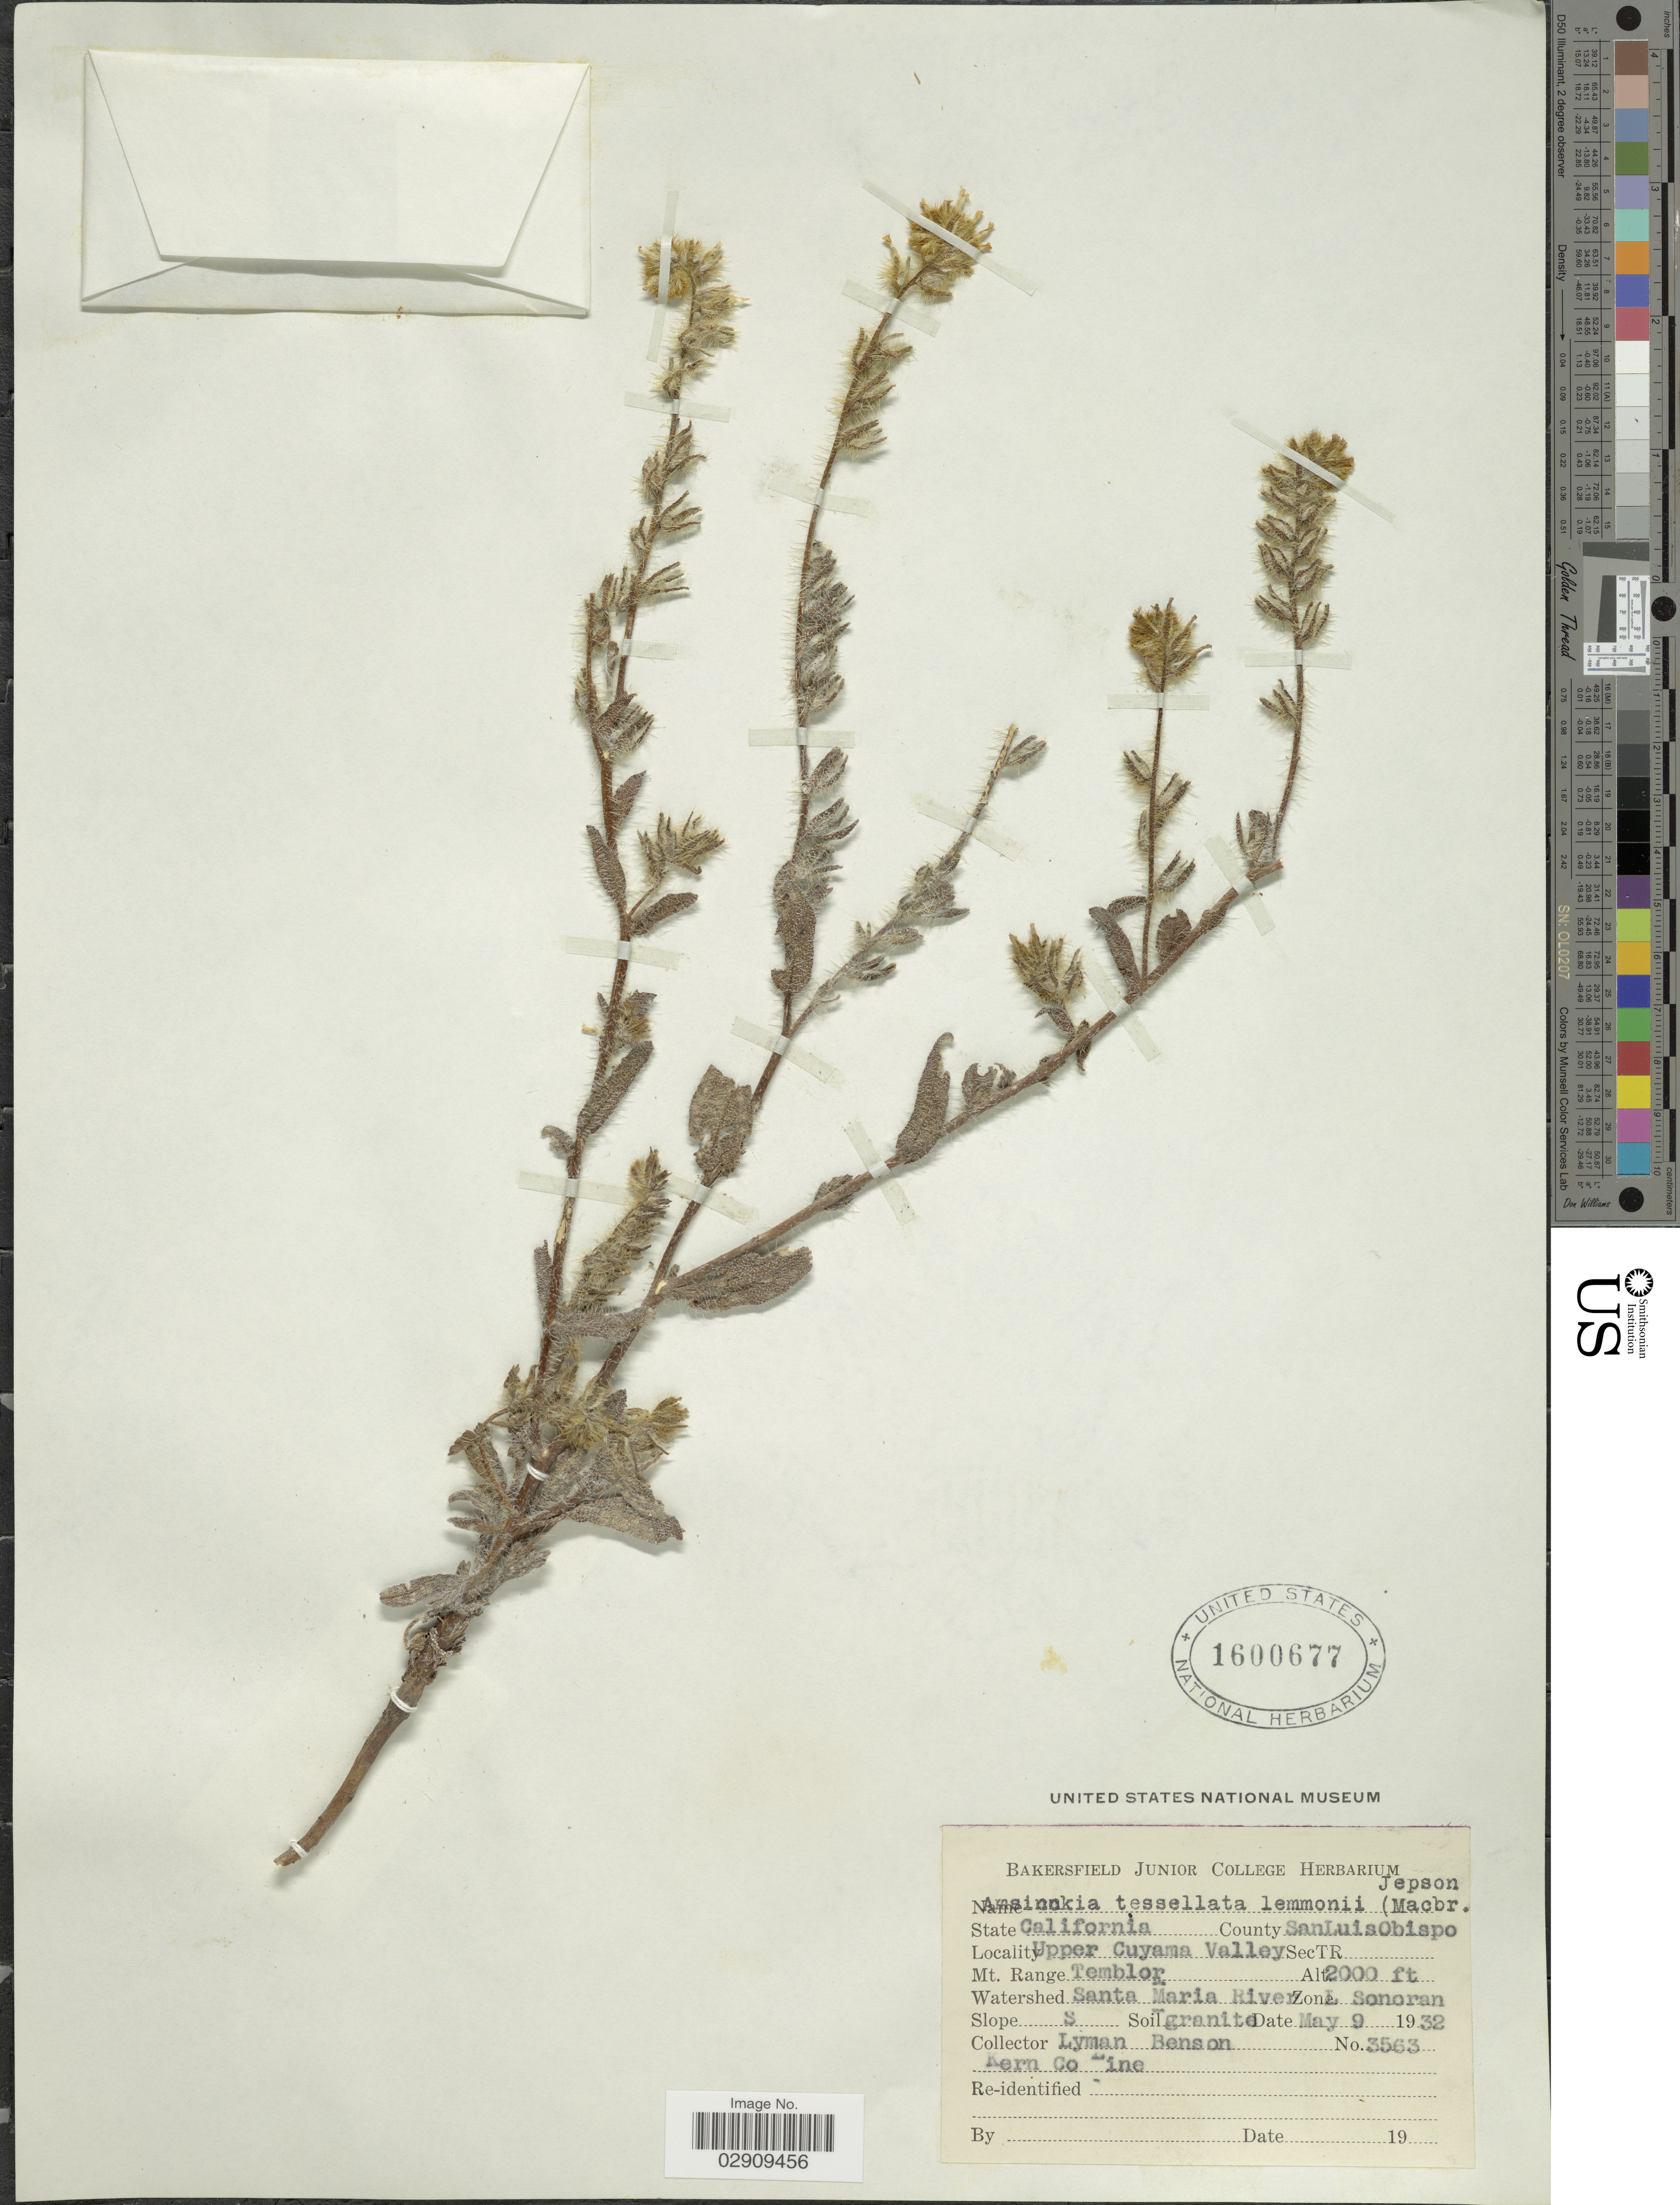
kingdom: Plantae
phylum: Tracheophyta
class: Magnoliopsida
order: Boraginales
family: Boraginaceae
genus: Amsinckia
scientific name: Amsinckia tessellata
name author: A. Gray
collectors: L. D. Benson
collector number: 3563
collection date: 1932-05-09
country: United States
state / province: California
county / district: San Luis Obispo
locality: County San Luis Obispo. Upper Cuyama Valley. Mt Range Temblor. Watershed Santa Maria River.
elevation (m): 610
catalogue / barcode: US 1600677